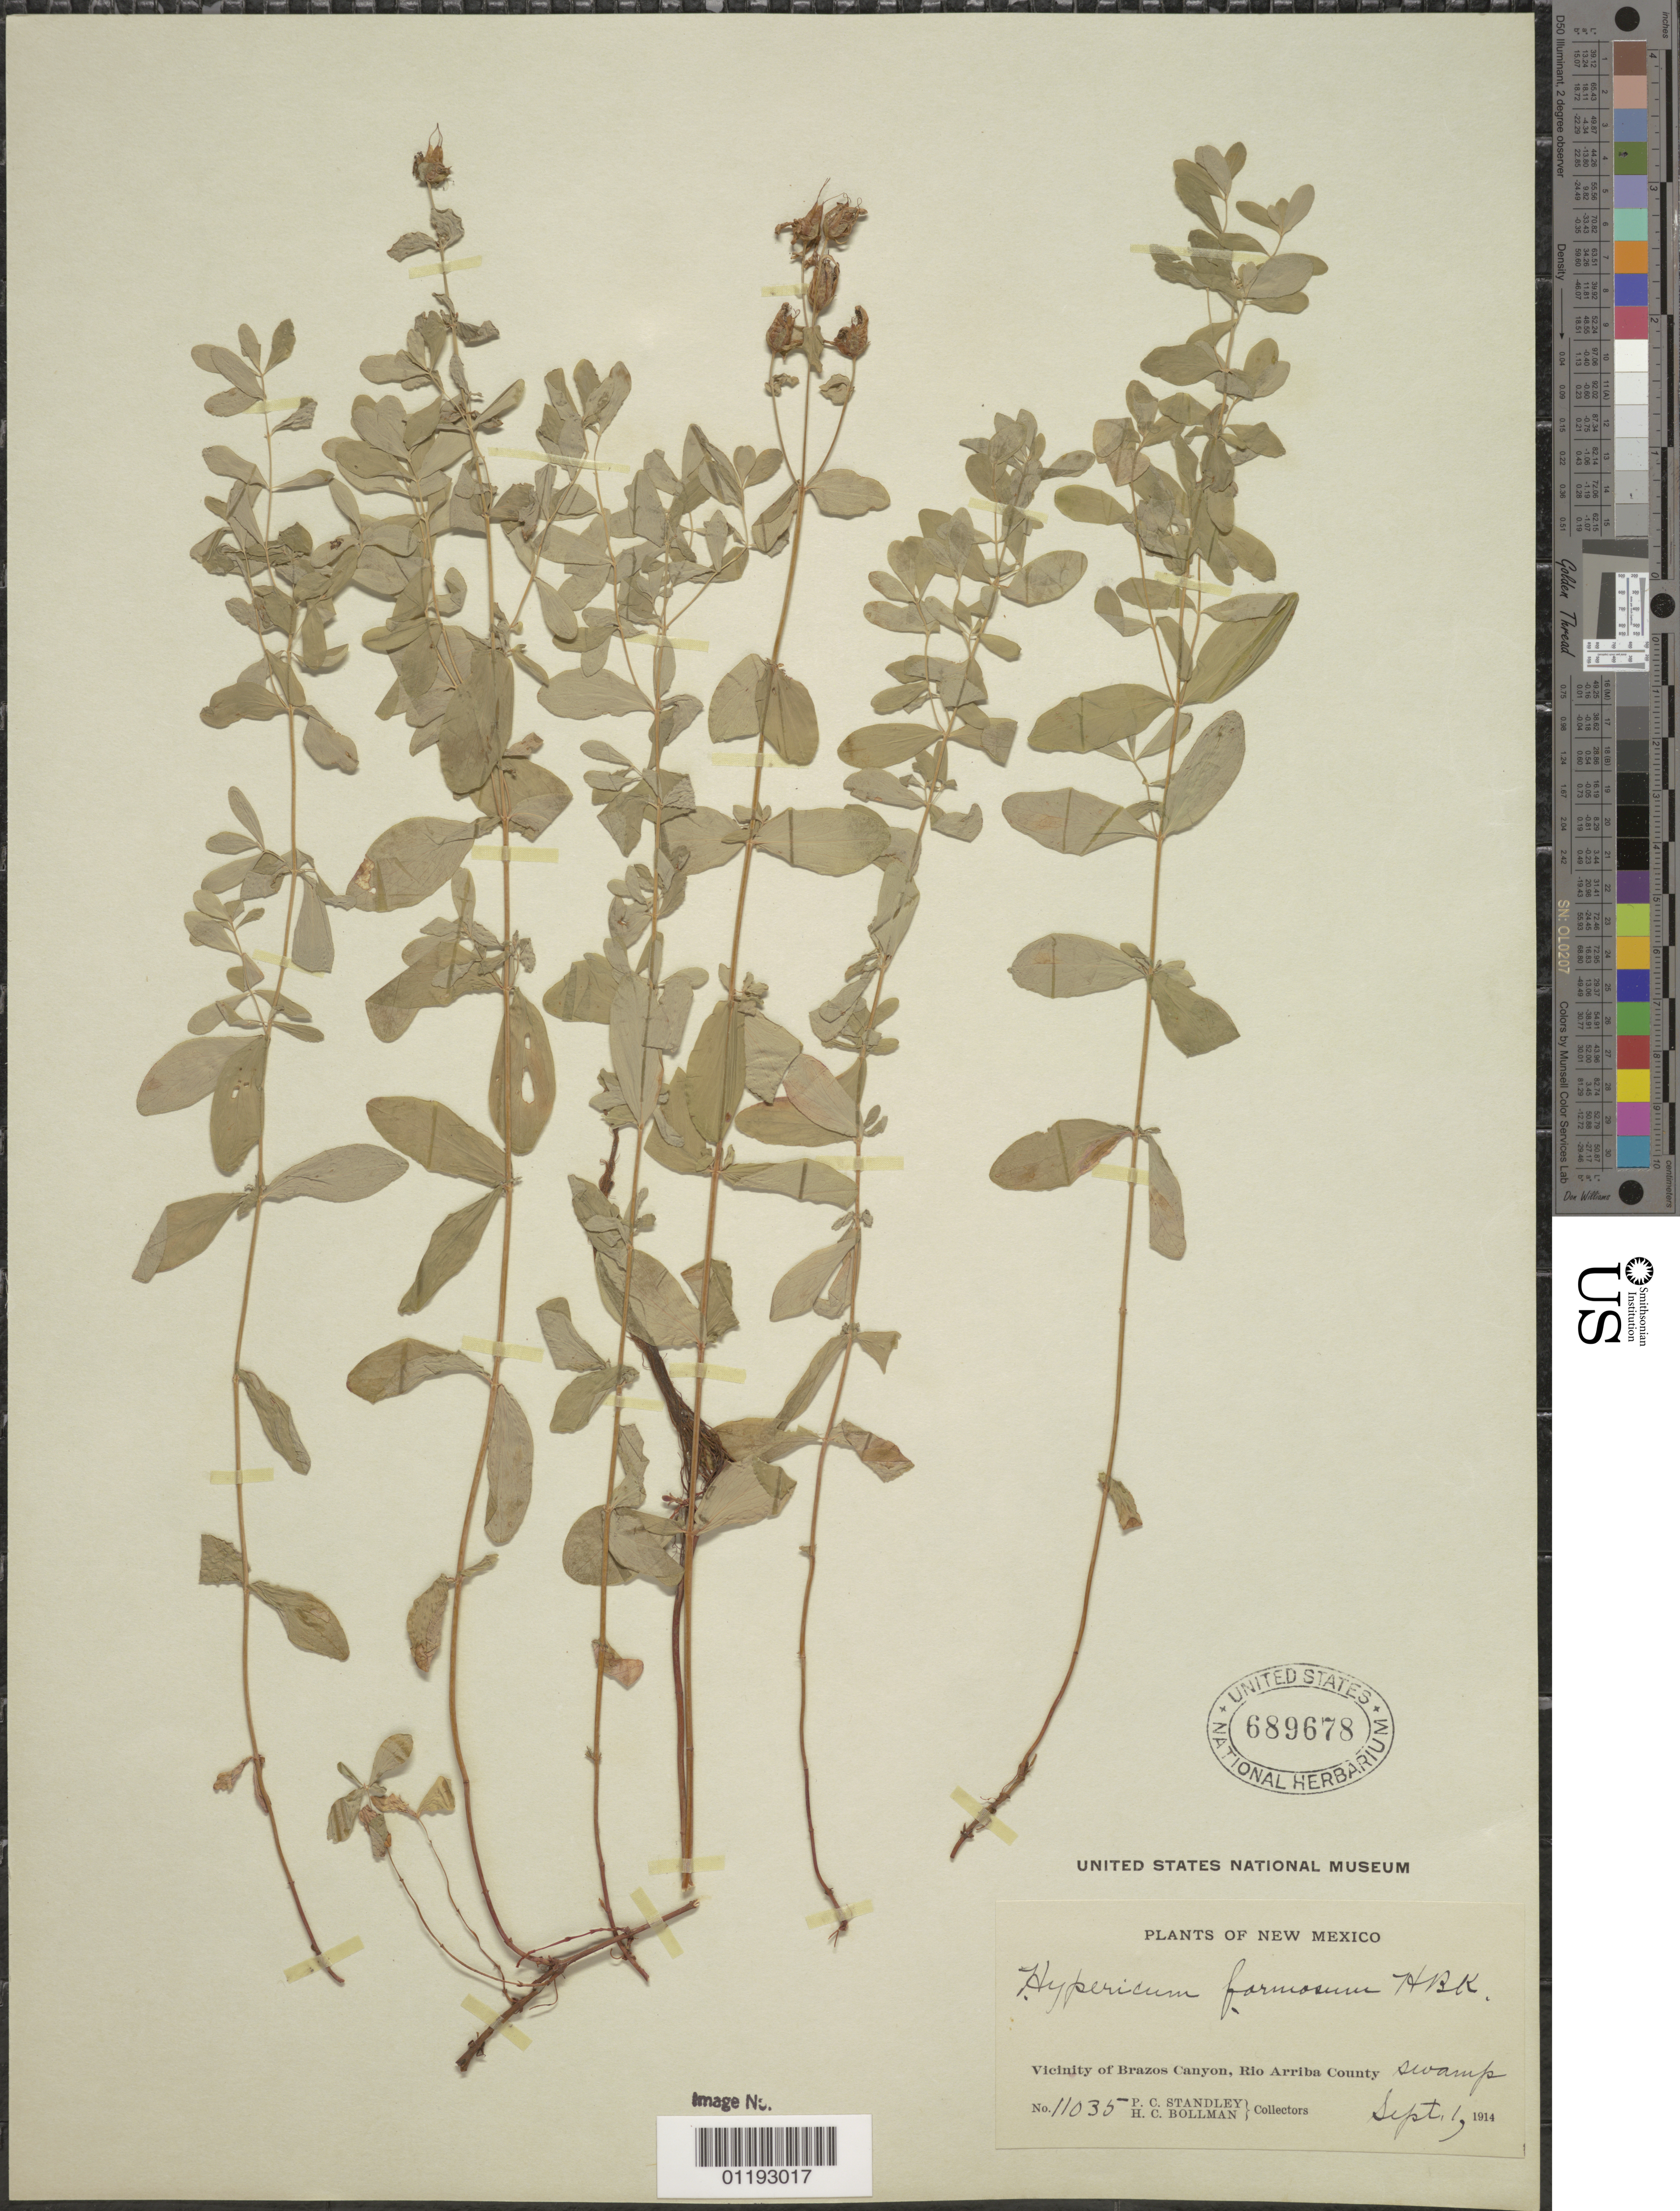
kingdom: Plantae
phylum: Tracheophyta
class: Magnoliopsida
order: Malpighiales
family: Hypericaceae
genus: Hypericum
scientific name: Hypericum formosum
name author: Kunth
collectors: P. C. Standley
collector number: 11035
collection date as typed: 01 Sep 1914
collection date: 1914-09-01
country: United States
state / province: New Mexico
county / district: Rio Arriba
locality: Vicinity of Brazos Canyon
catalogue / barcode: US 689678